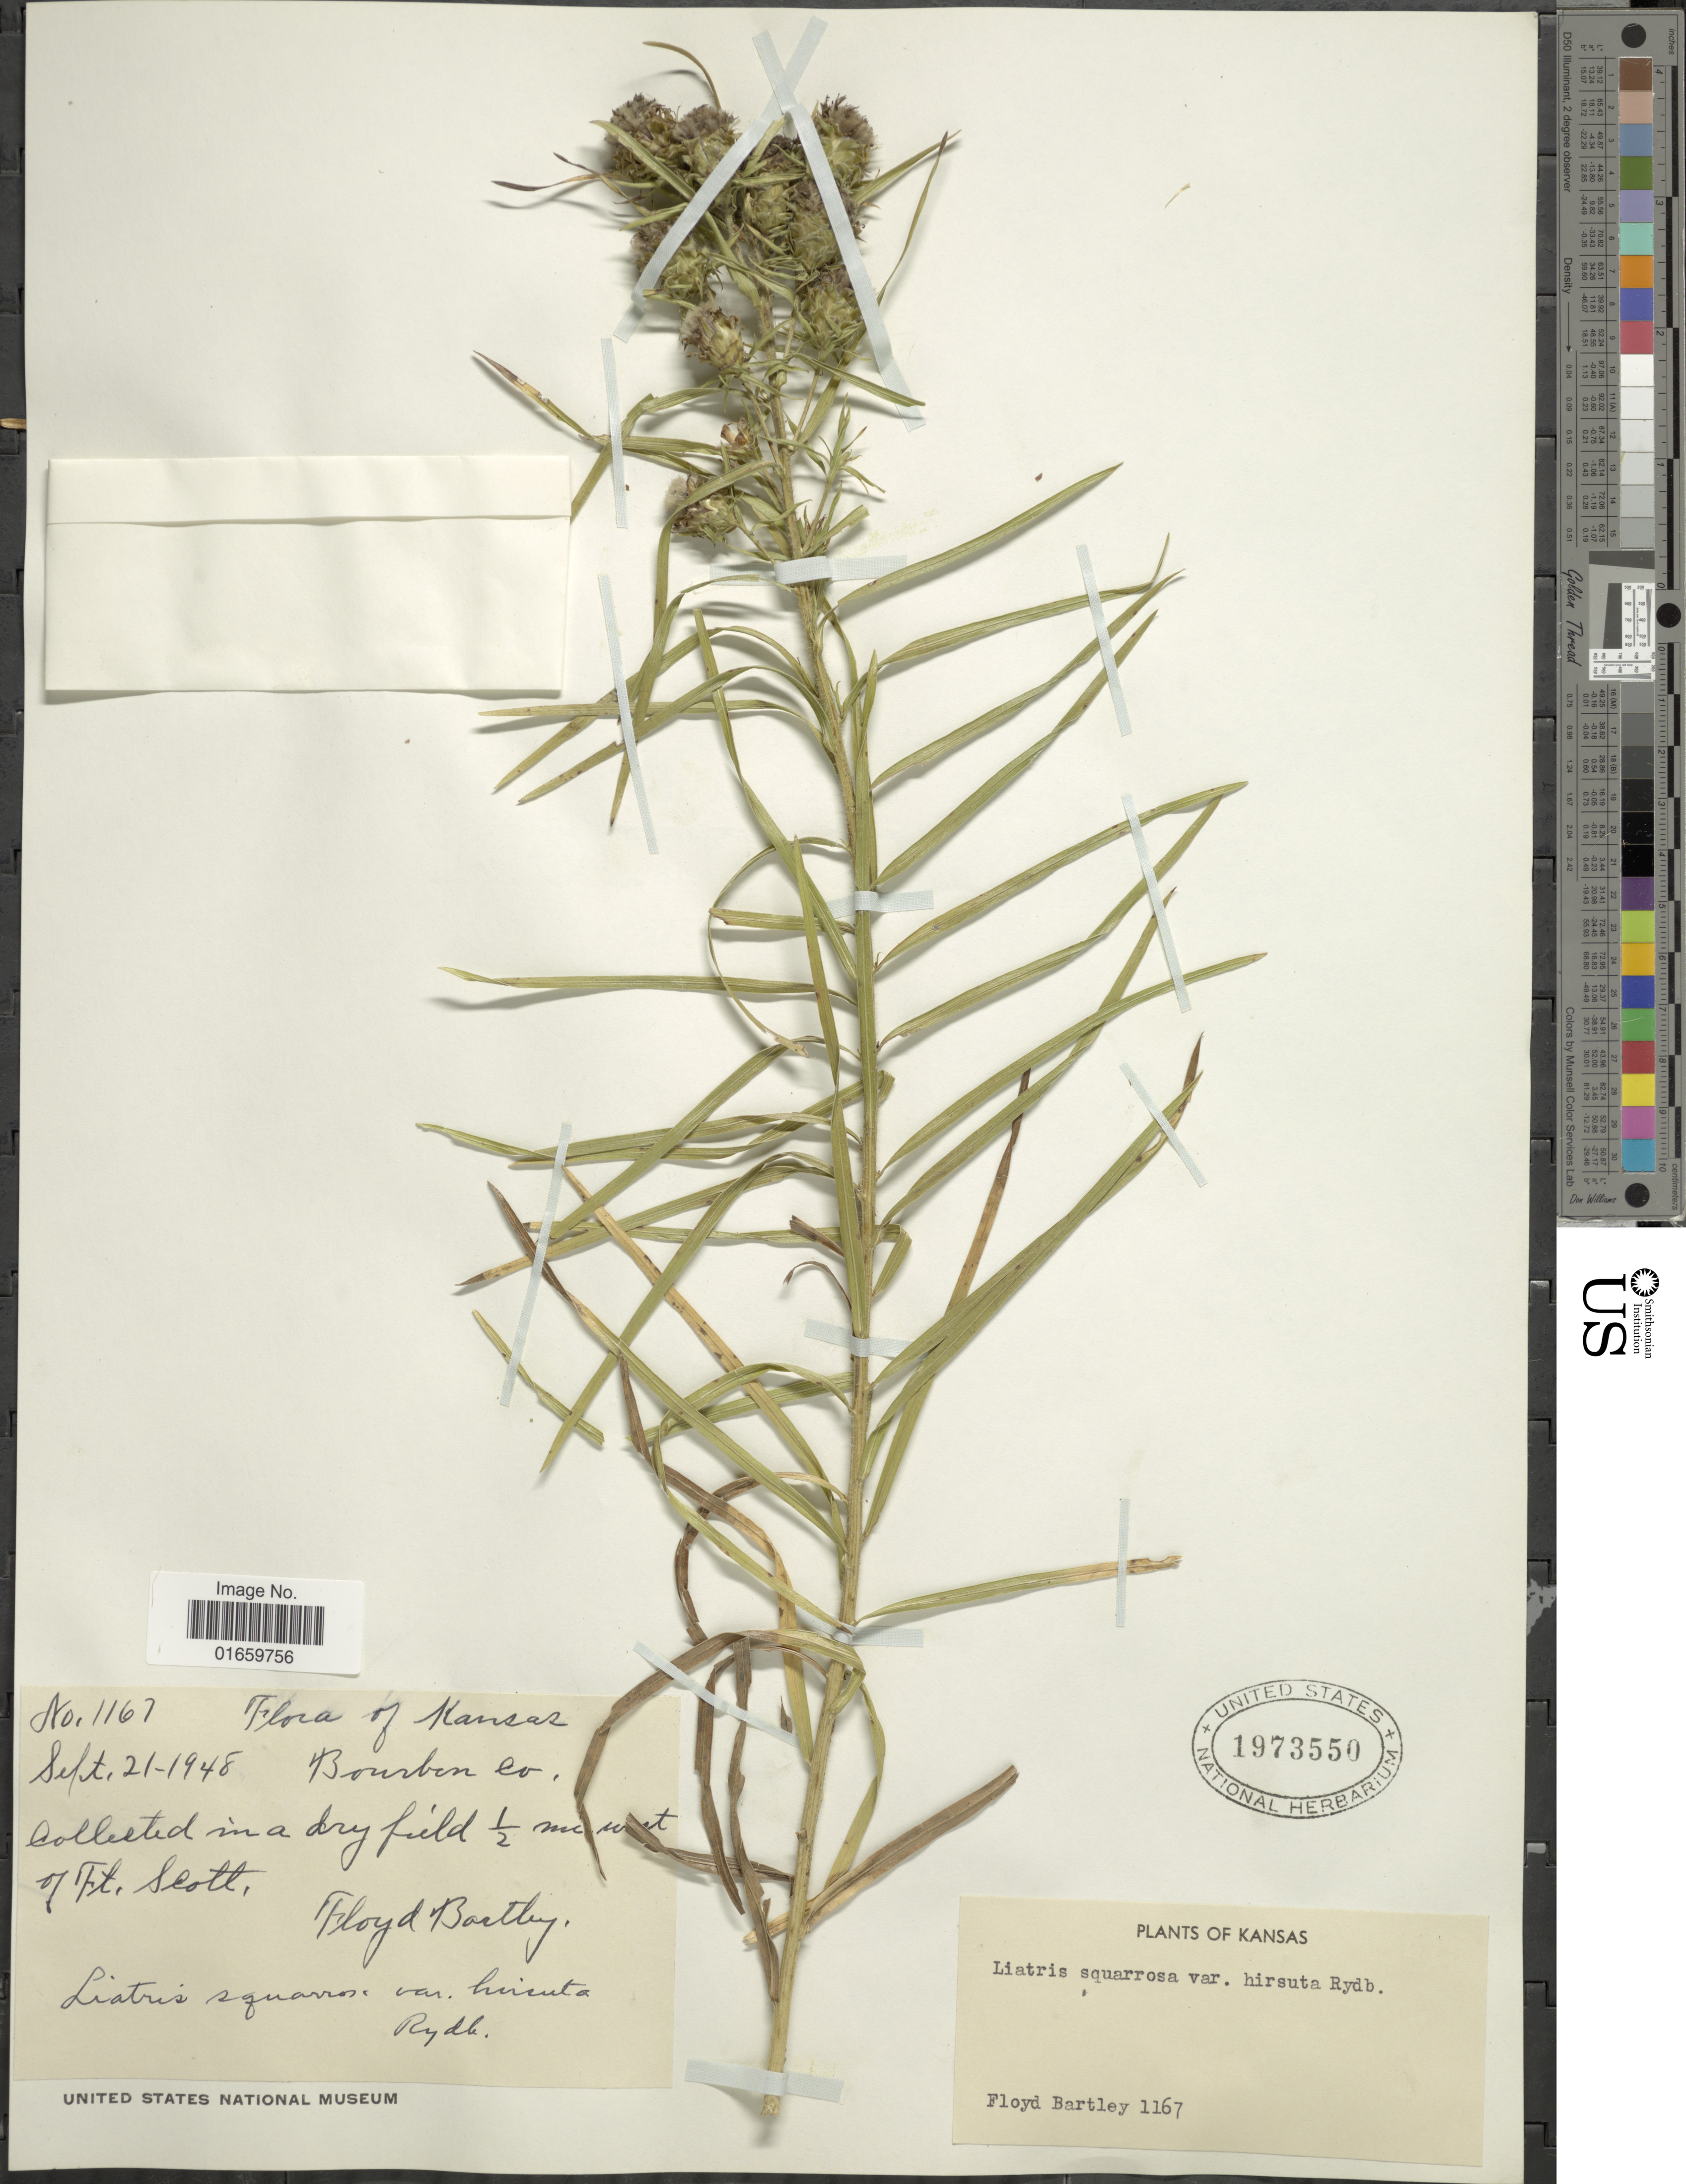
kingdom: Plantae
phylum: Tracheophyta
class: Magnoliopsida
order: Asterales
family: Asteraceae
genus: Liatris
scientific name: Liatris squarrosa var. hirsuta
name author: Rydb.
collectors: F. Bartley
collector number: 1167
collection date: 1948-09-21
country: United States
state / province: Kansas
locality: Bourbin Co., in a dry field ½ m. west of Ft. Scott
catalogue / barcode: US 1973550